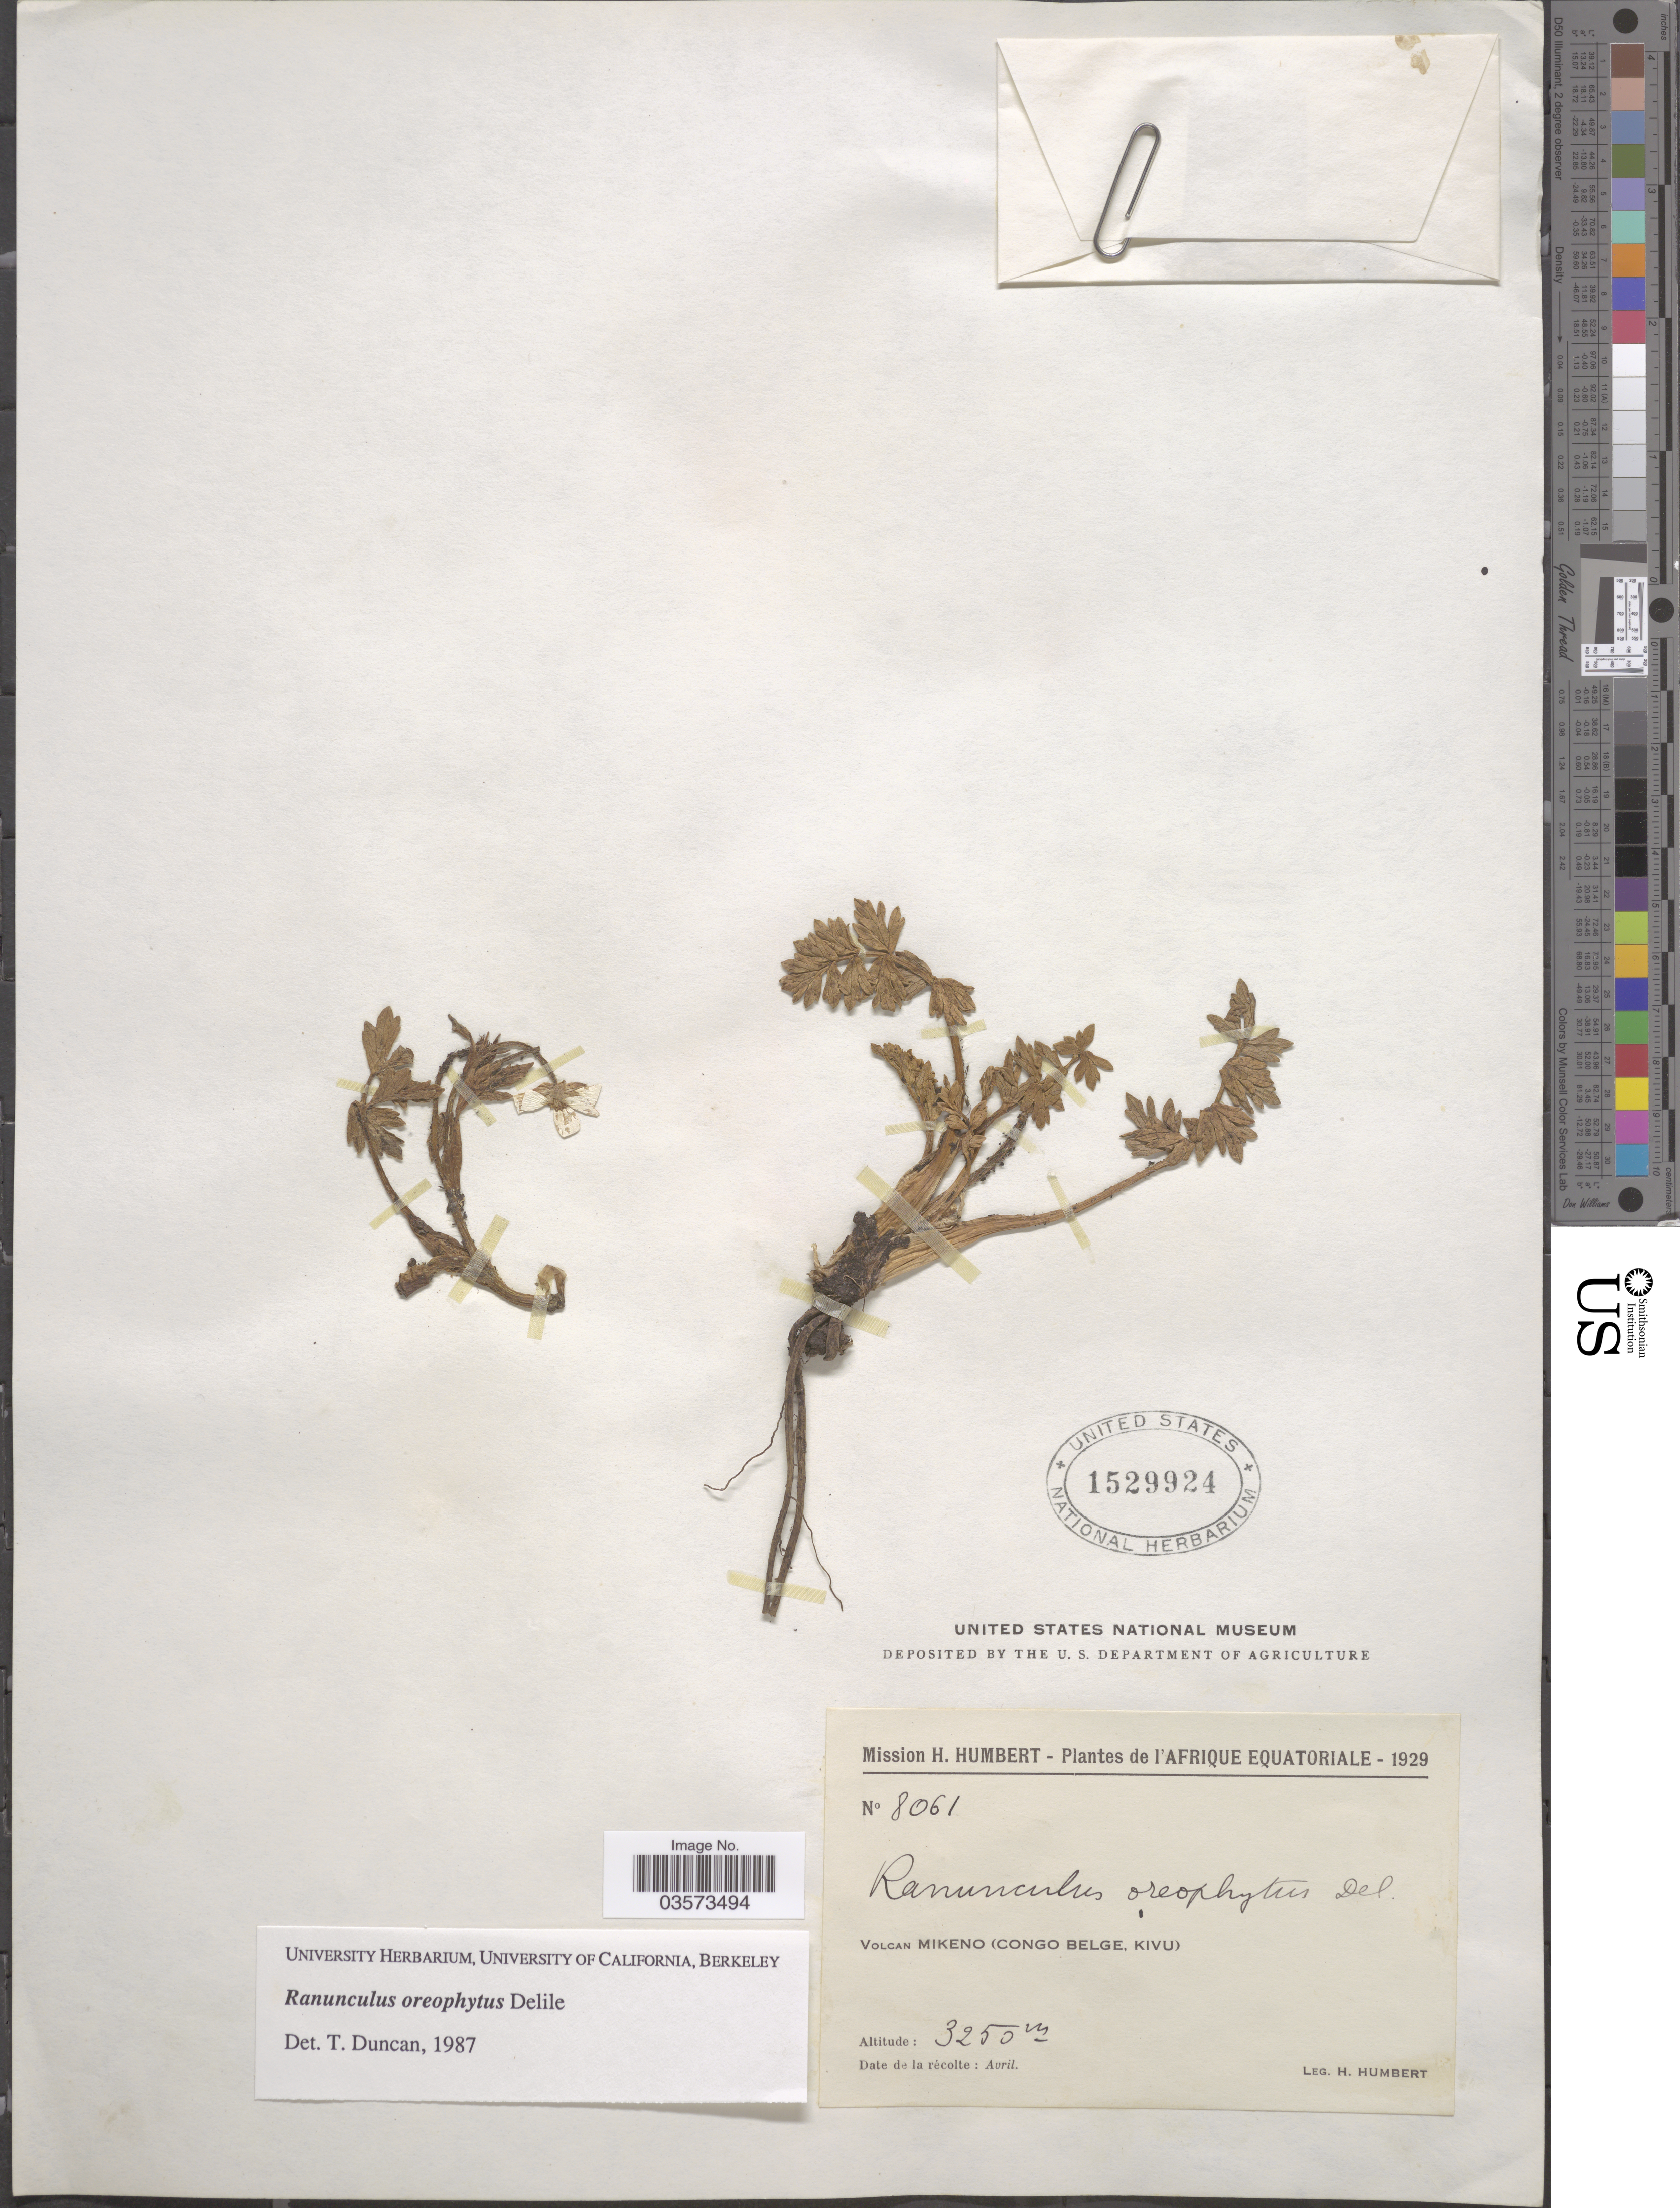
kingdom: Plantae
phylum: Tracheophyta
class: Magnoliopsida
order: Ranunculales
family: Ranunculaceae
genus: Ranunculus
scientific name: Ranunculus orerophytus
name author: Delile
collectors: H. Humbert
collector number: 8061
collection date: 1929-04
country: Congo, Democratic Republic of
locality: Afrique Equatoriale. Volcan Mikeno (Congo Belge, Kivu).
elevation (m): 3250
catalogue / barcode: US 1529924